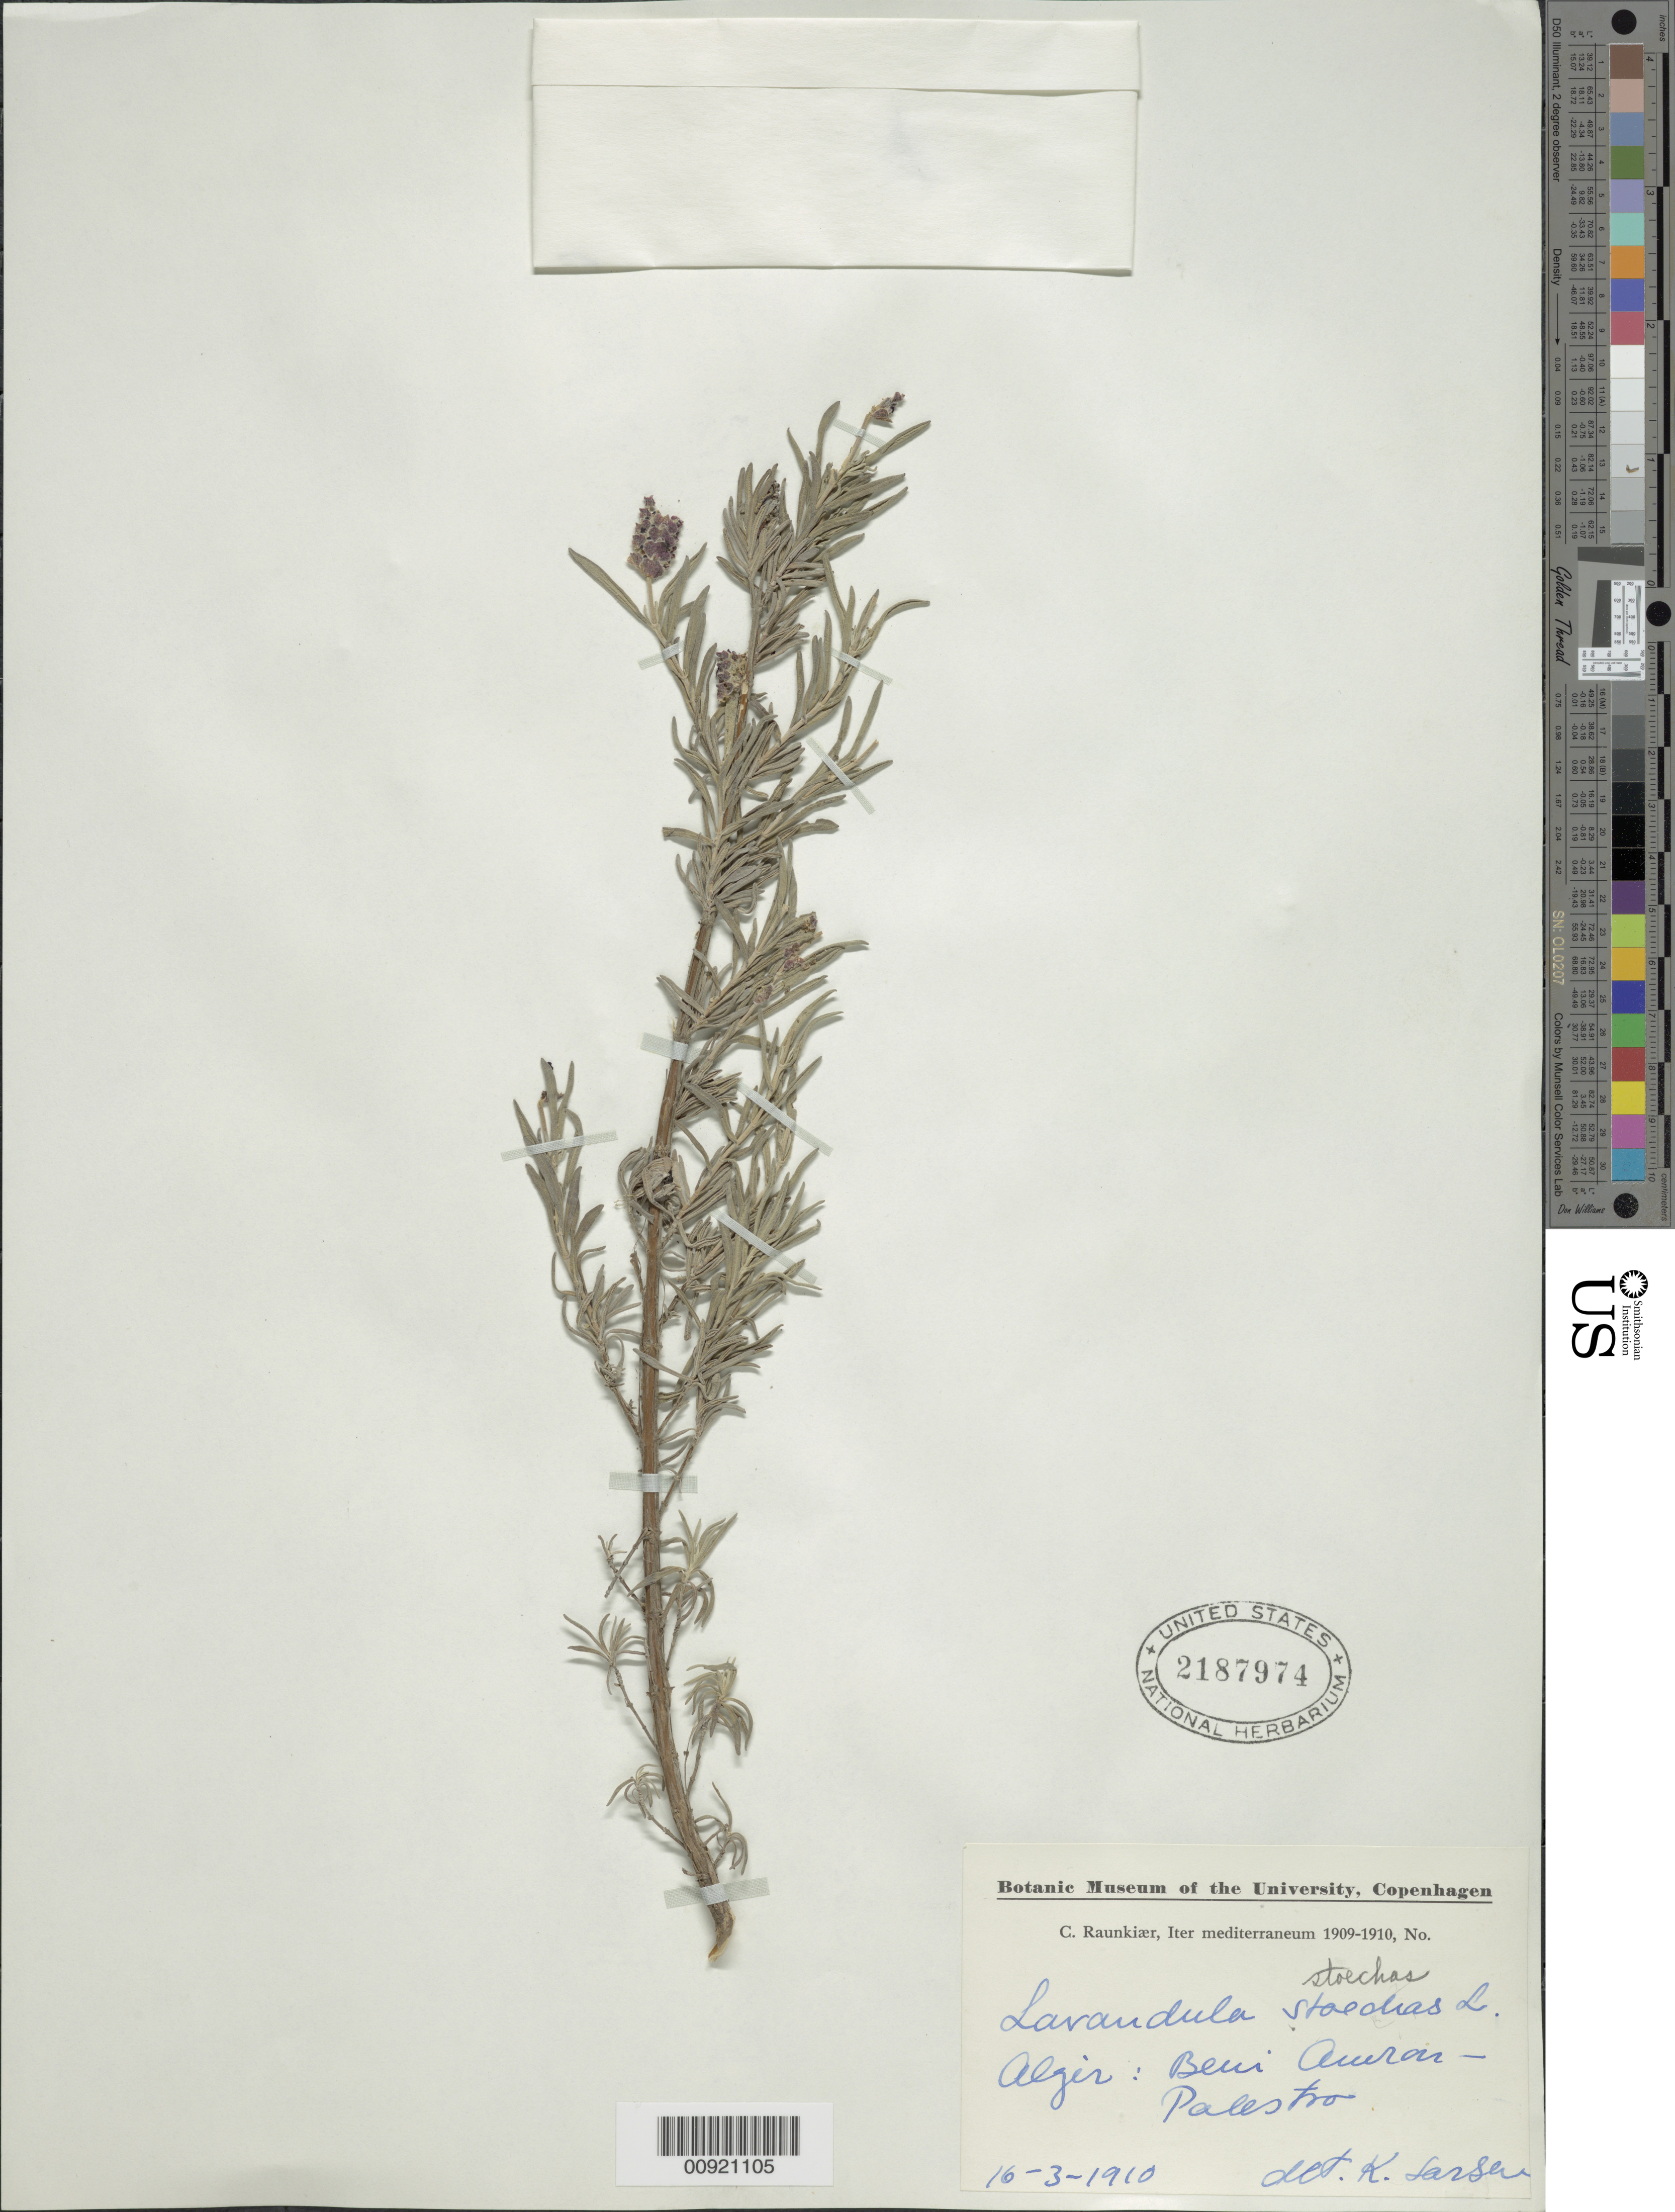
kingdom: Plantae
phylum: Tracheophyta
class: Magnoliopsida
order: Lamiales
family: Lamiaceae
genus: Lavandula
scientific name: Lavandula stoechas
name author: L.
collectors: C. C. Raunkiaer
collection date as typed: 16 Mar 1910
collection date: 1910-03-16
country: Algeria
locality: Beui Awra[r] - Palest[v]o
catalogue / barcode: US 2187974